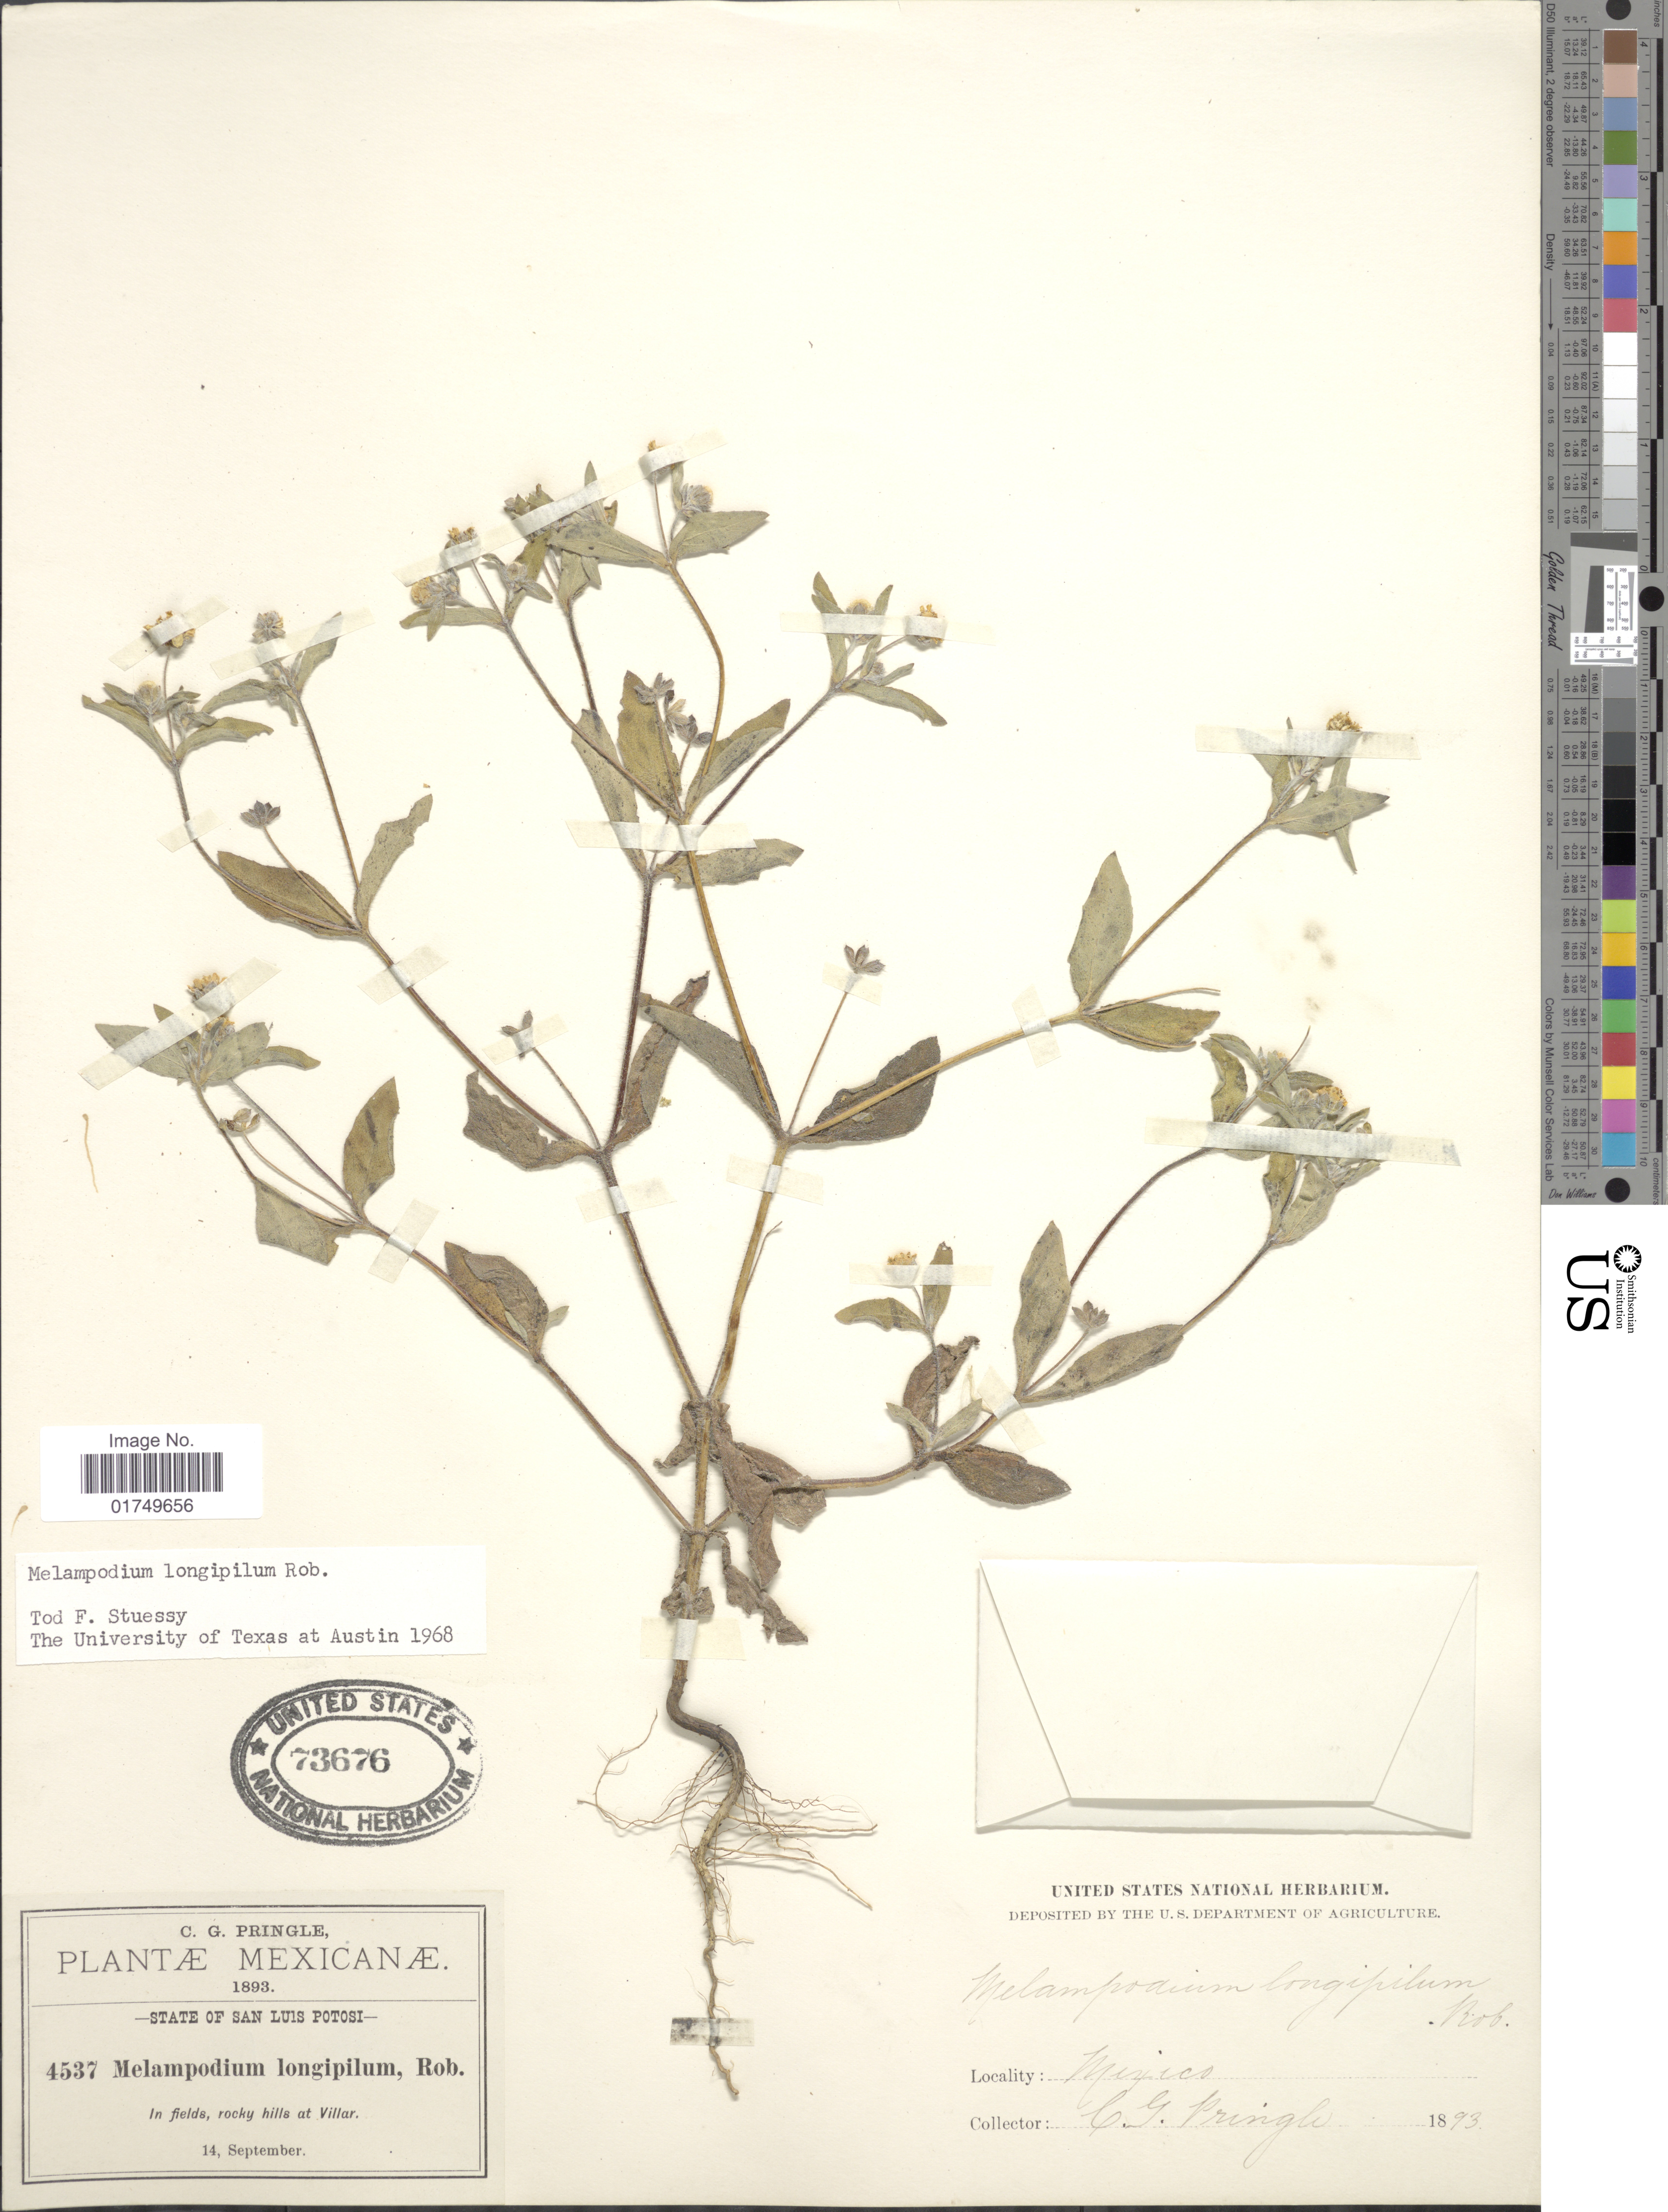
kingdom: Plantae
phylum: Tracheophyta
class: Magnoliopsida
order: Asterales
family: Asteraceae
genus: Melampodium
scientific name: Melampodium longipilum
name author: B.L. Rob.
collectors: C. G. Pringle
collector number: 4537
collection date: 1893-09-14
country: Mexico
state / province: San Luis Potosí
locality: In fields, rocky hills at Villar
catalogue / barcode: US 73676